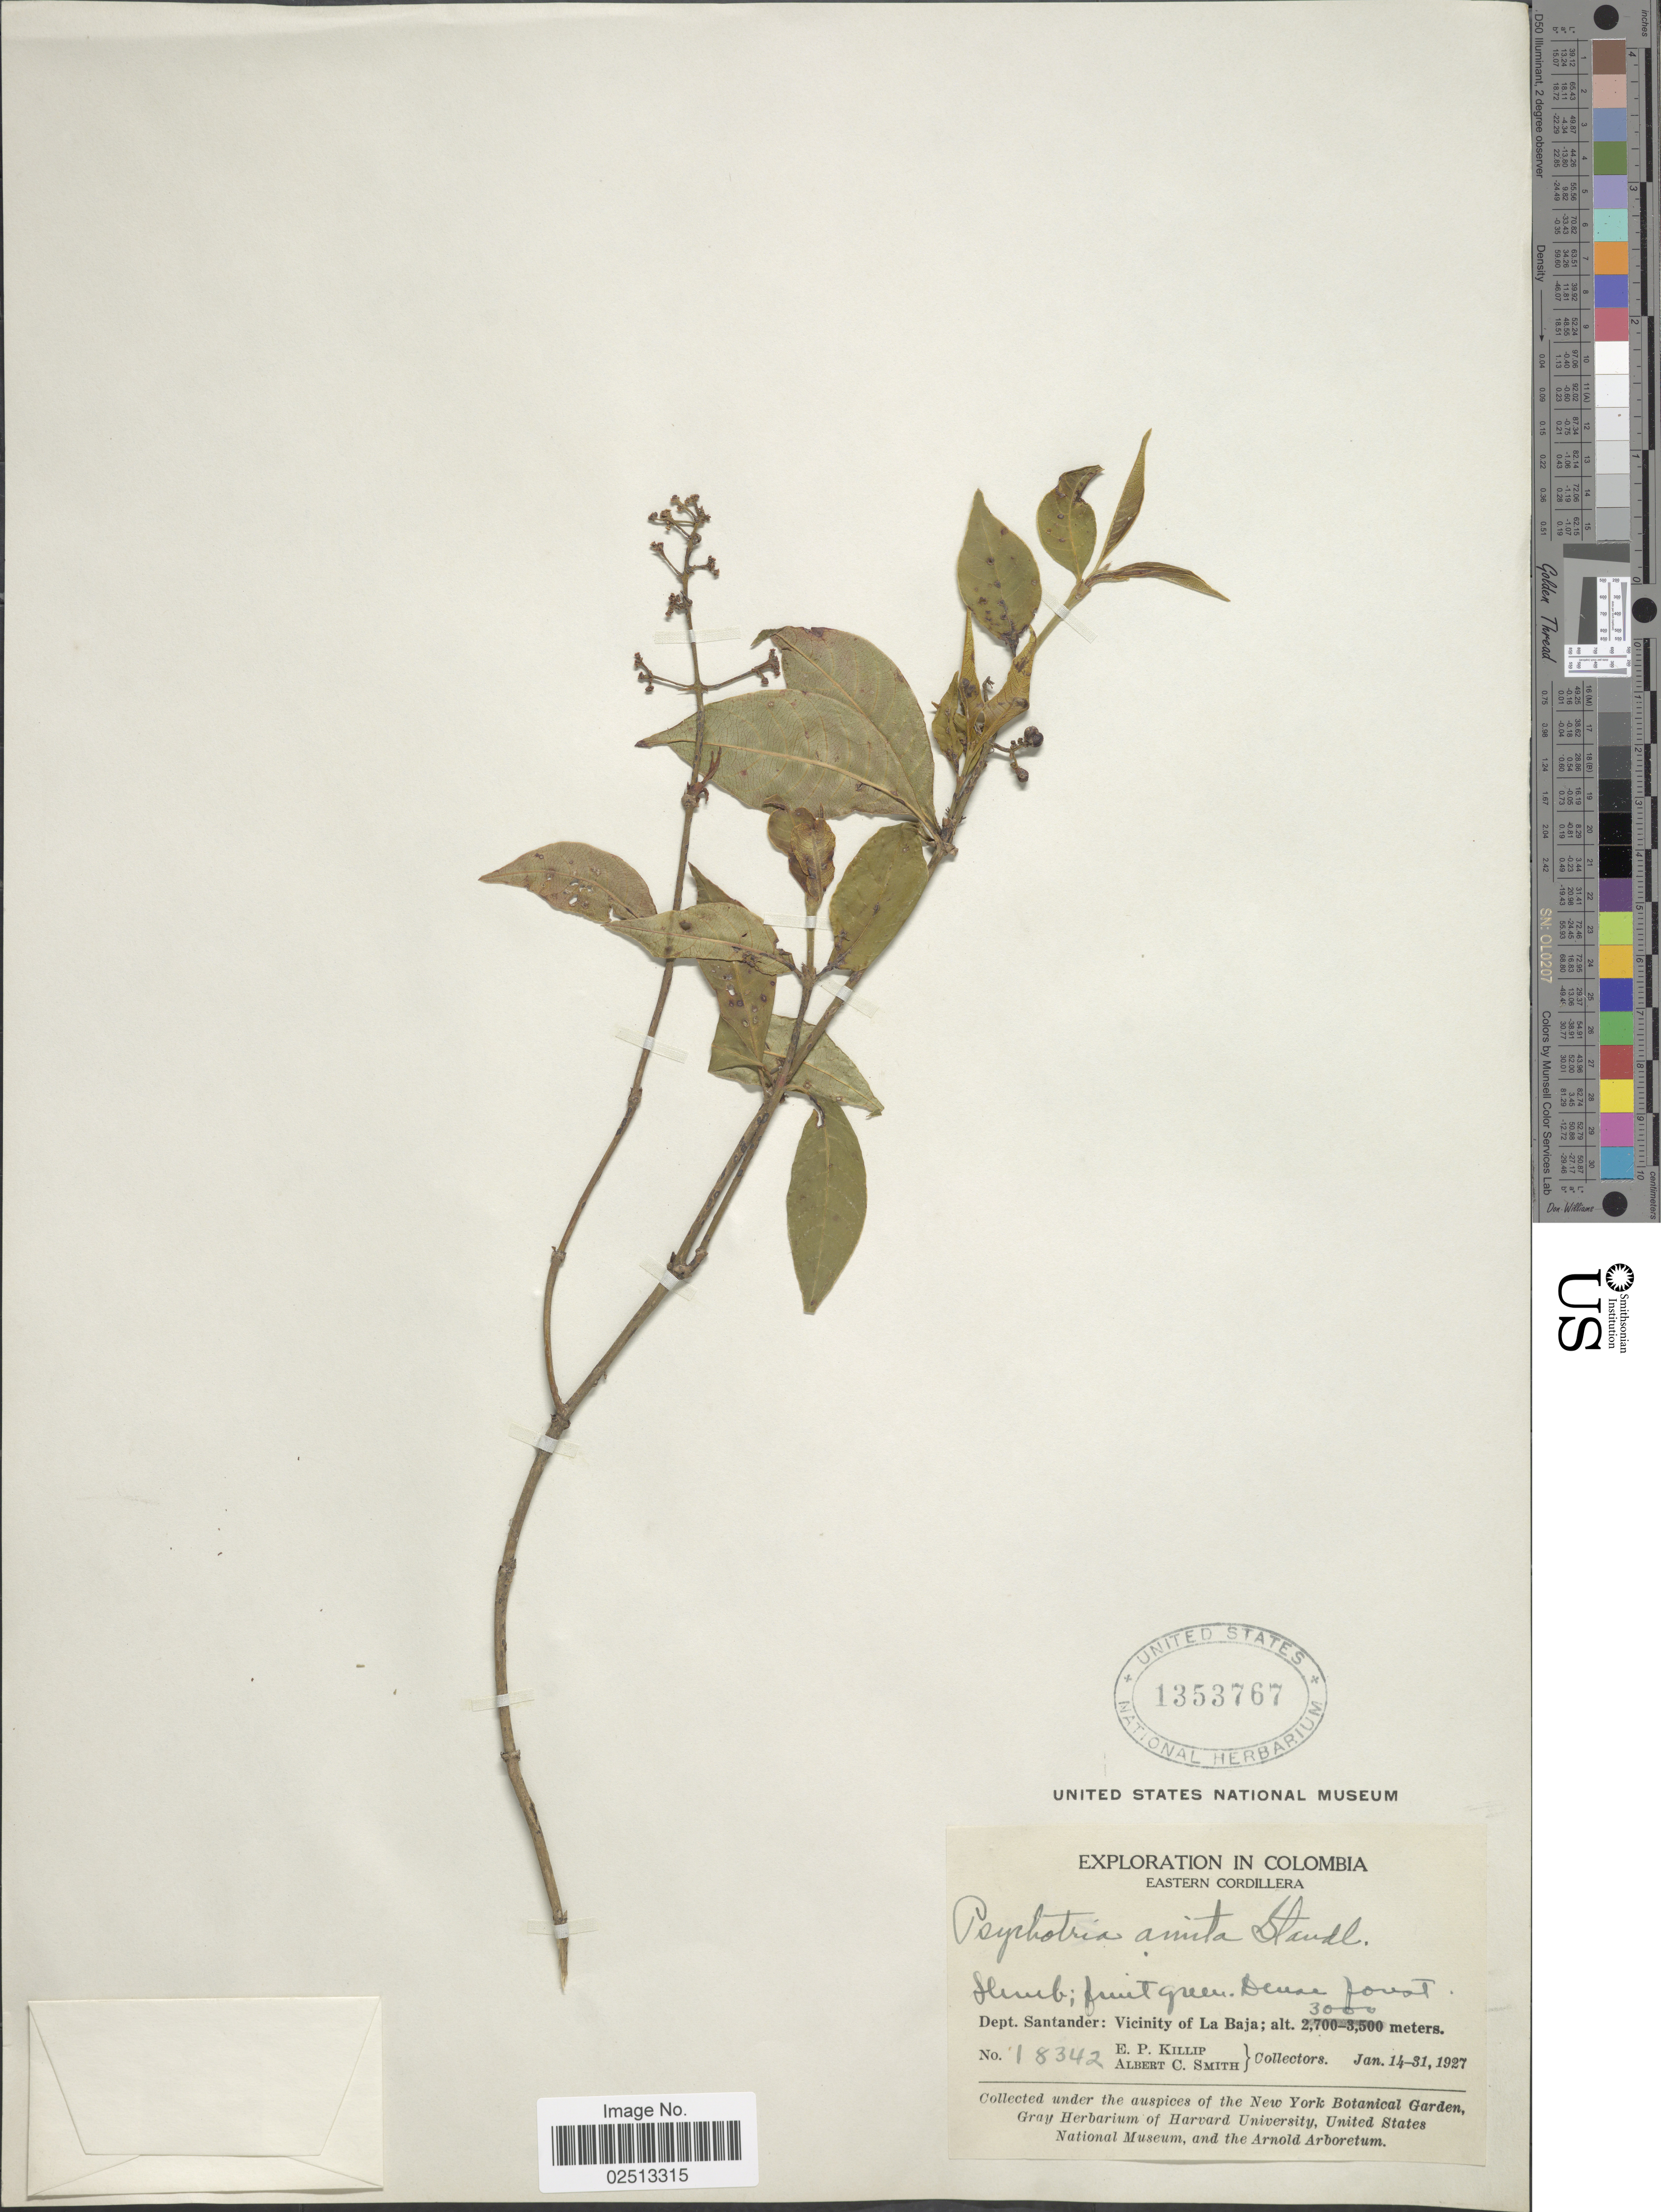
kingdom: Plantae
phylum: Tracheophyta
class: Magnoliopsida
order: Gentianales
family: Rubiaceae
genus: Psychotria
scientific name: Psychotria amita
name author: Standl.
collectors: E. P. Killip & A. C. Smith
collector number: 18342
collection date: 1927-01-14/1927-01-31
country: Colombia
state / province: Santander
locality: Dept. Santerder: Vicinity of La Baja. Eastern Cordillera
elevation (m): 3000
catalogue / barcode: US 1353767